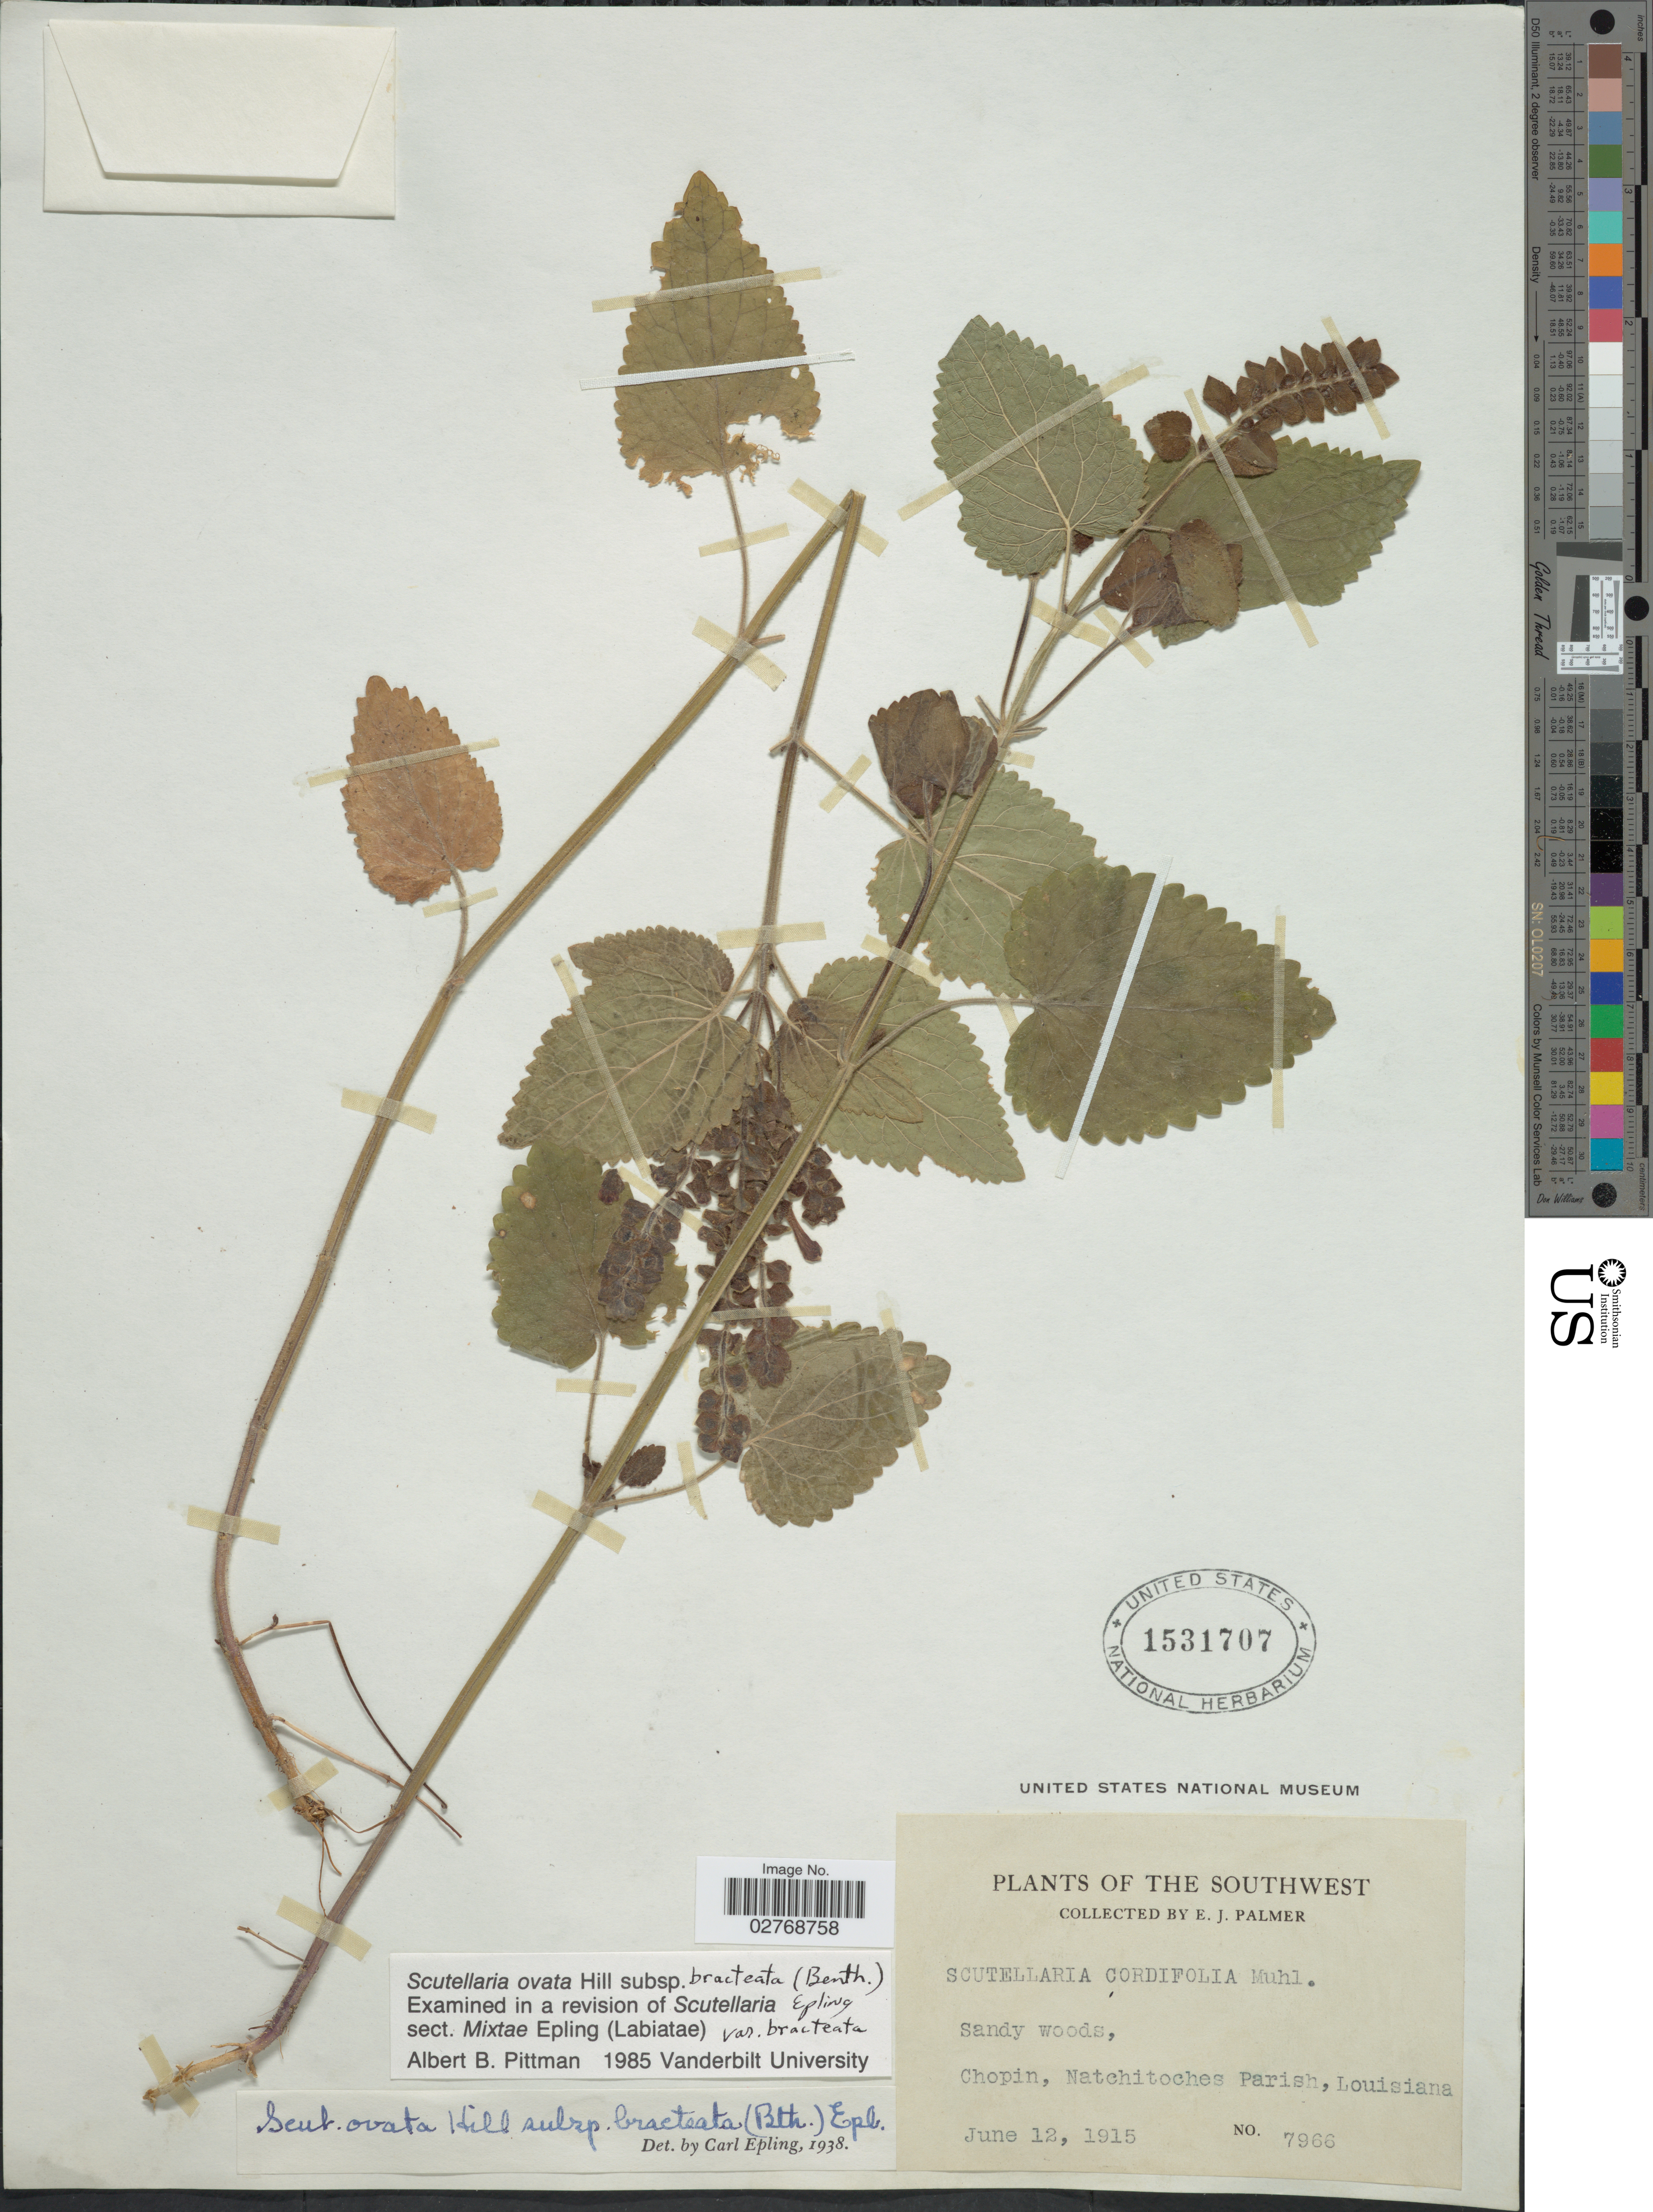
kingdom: Plantae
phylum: Tracheophyta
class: Magnoliopsida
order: Lamiales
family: Lamiaceae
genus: Scutellaria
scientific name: Scutellaria ovata subsp. bracteata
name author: (Benth.) Epling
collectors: E. J. Palmer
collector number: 7966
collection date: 1915-06-12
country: United States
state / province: Louisiana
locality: Southwest. Chopin, Natchitoches Parish.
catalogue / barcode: US 1531707